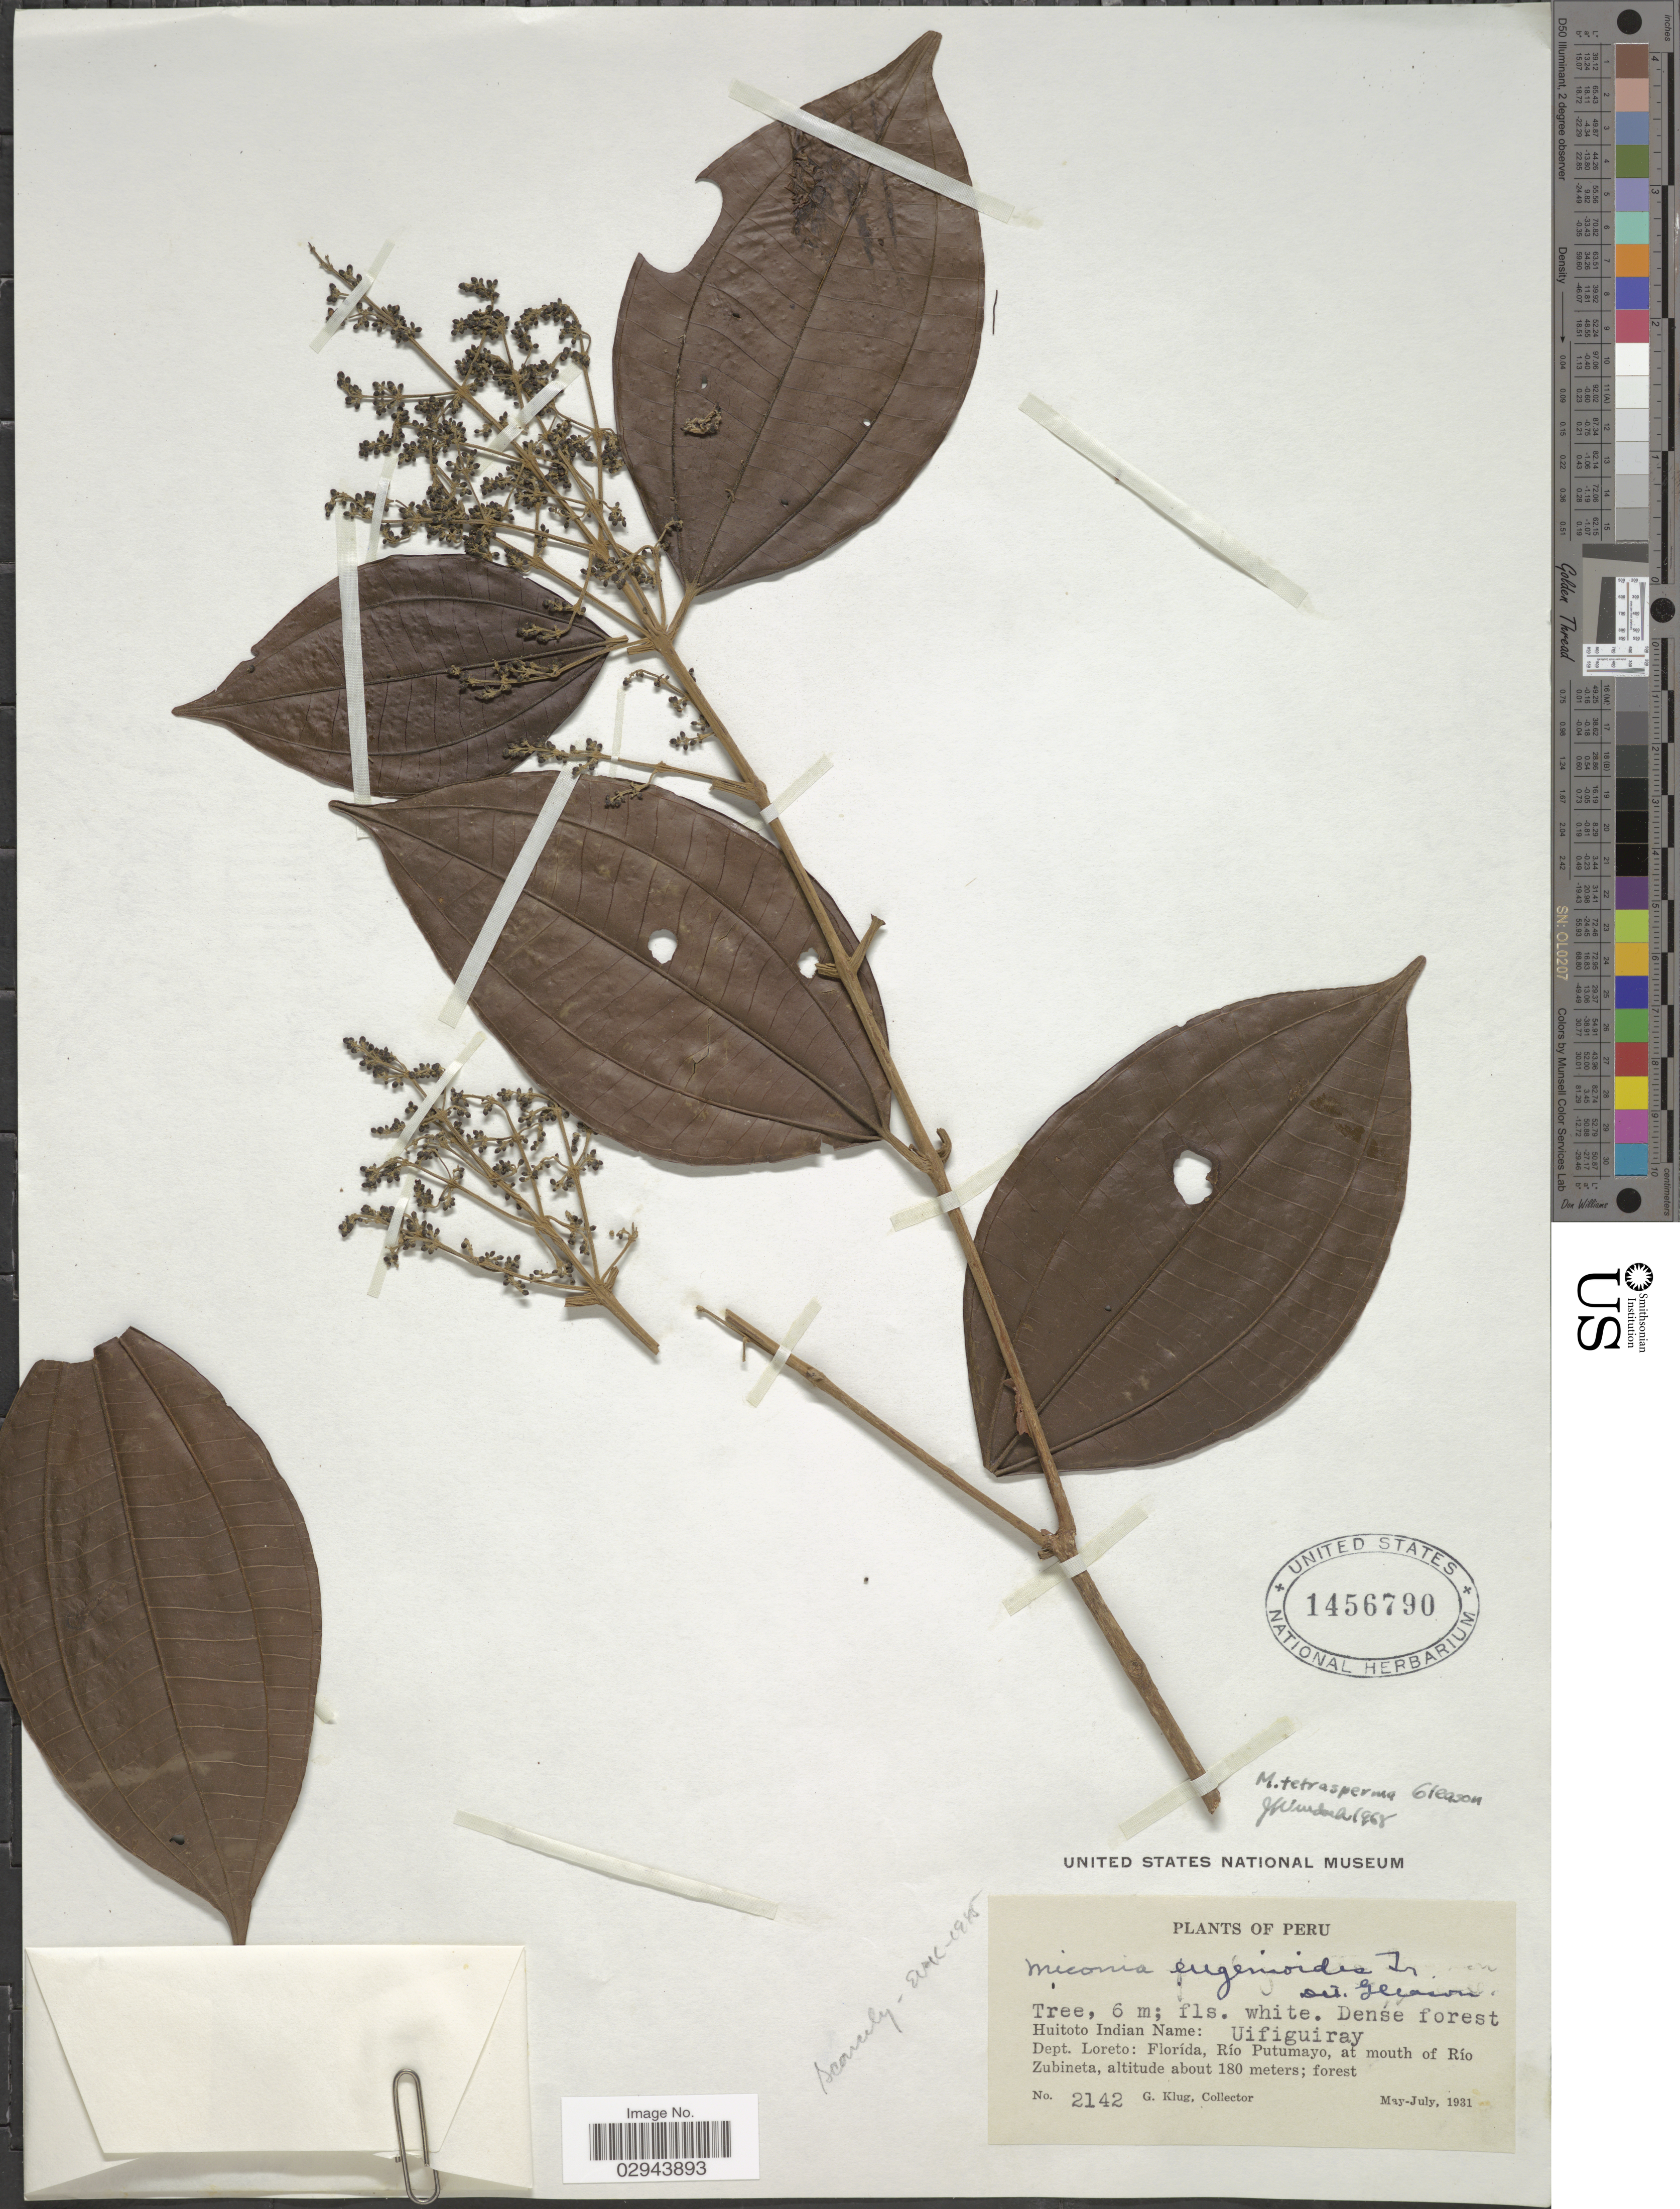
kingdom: Plantae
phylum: Tracheophyta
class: Magnoliopsida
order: Myrtales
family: Melastomataceae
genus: Miconia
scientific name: Miconia tetrasperma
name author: Gleason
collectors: G. Klug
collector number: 2142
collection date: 1931-05/1931-07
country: Peru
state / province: Loreto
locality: Dept. Loreto: Florída, Río Putumayo, at mouth of Río Zubineta.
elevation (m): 180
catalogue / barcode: US 1456790